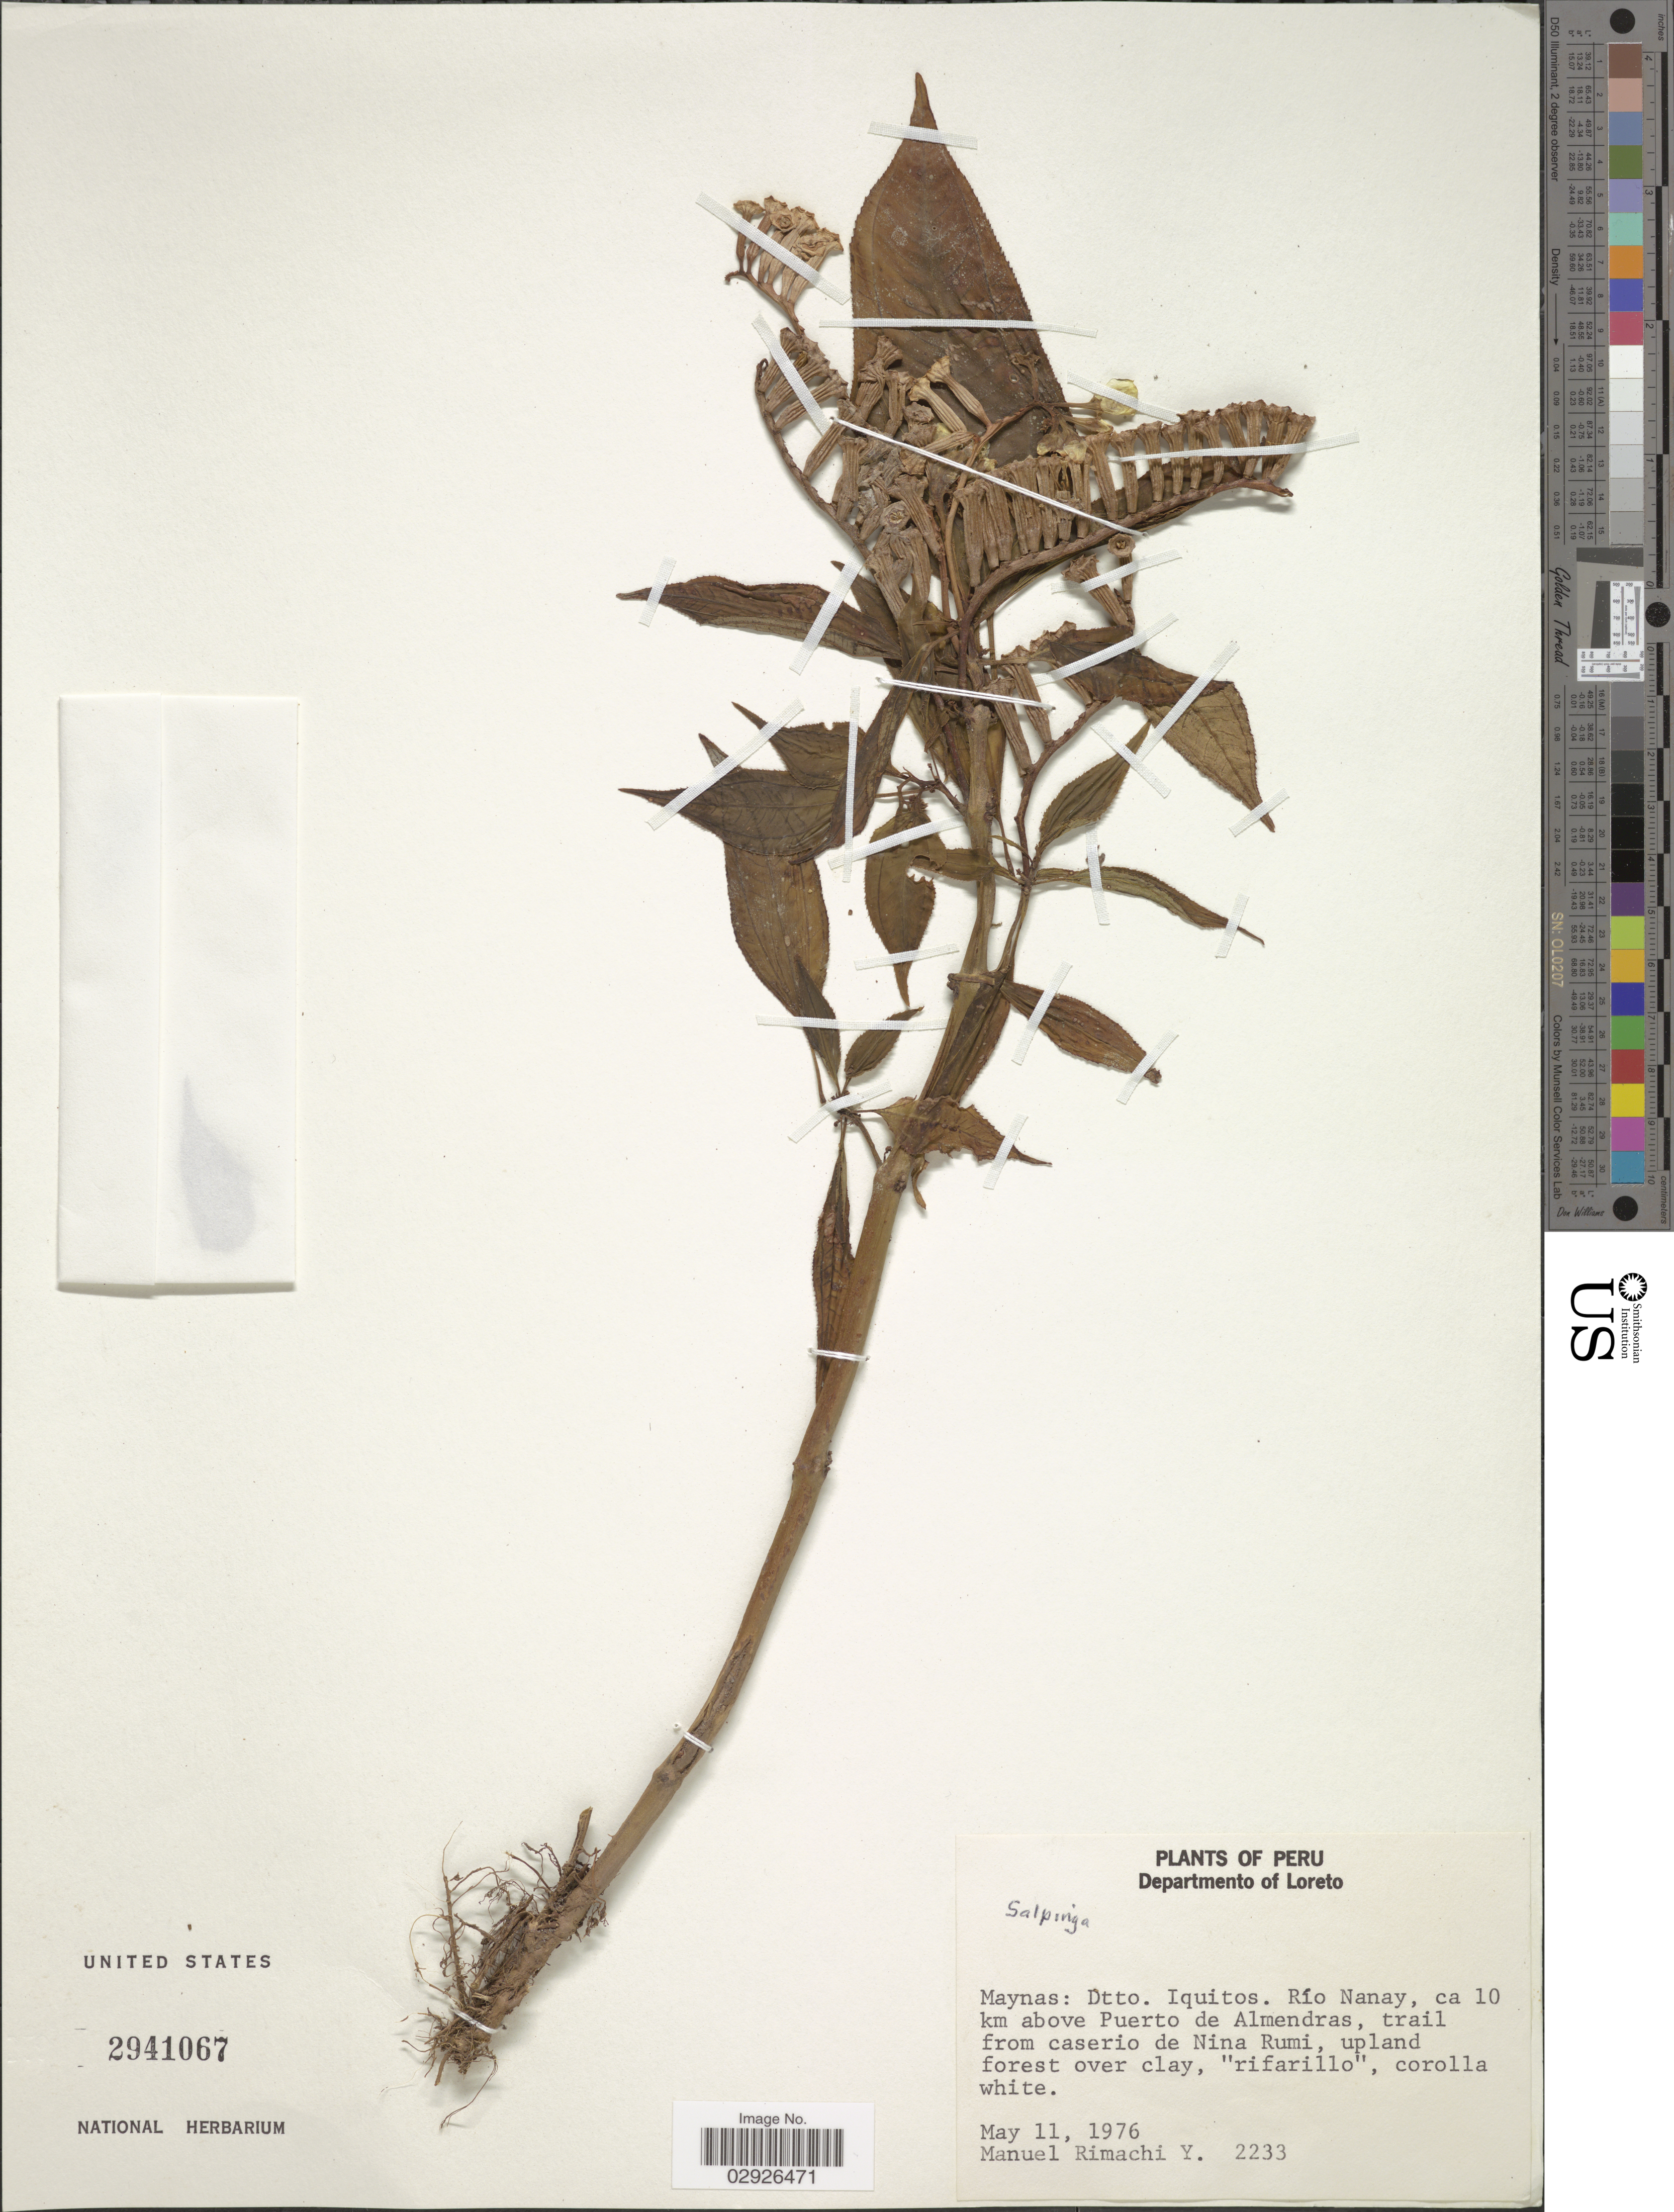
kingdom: Plantae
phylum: Tracheophyta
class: Magnoliopsida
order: Myrtales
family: Melastomataceae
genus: Salpinga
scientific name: Salpinga sp.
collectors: M. Rimachi Y.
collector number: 2233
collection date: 1976-05-11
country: Peru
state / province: Loreto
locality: Salpinga. Departmento of Loreto. Maynas: Dtto. Iquitos. Río Nanay, ca 10 km above Puerto de Almendras, trail from caserio de Nina Rumi.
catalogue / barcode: US 2941067